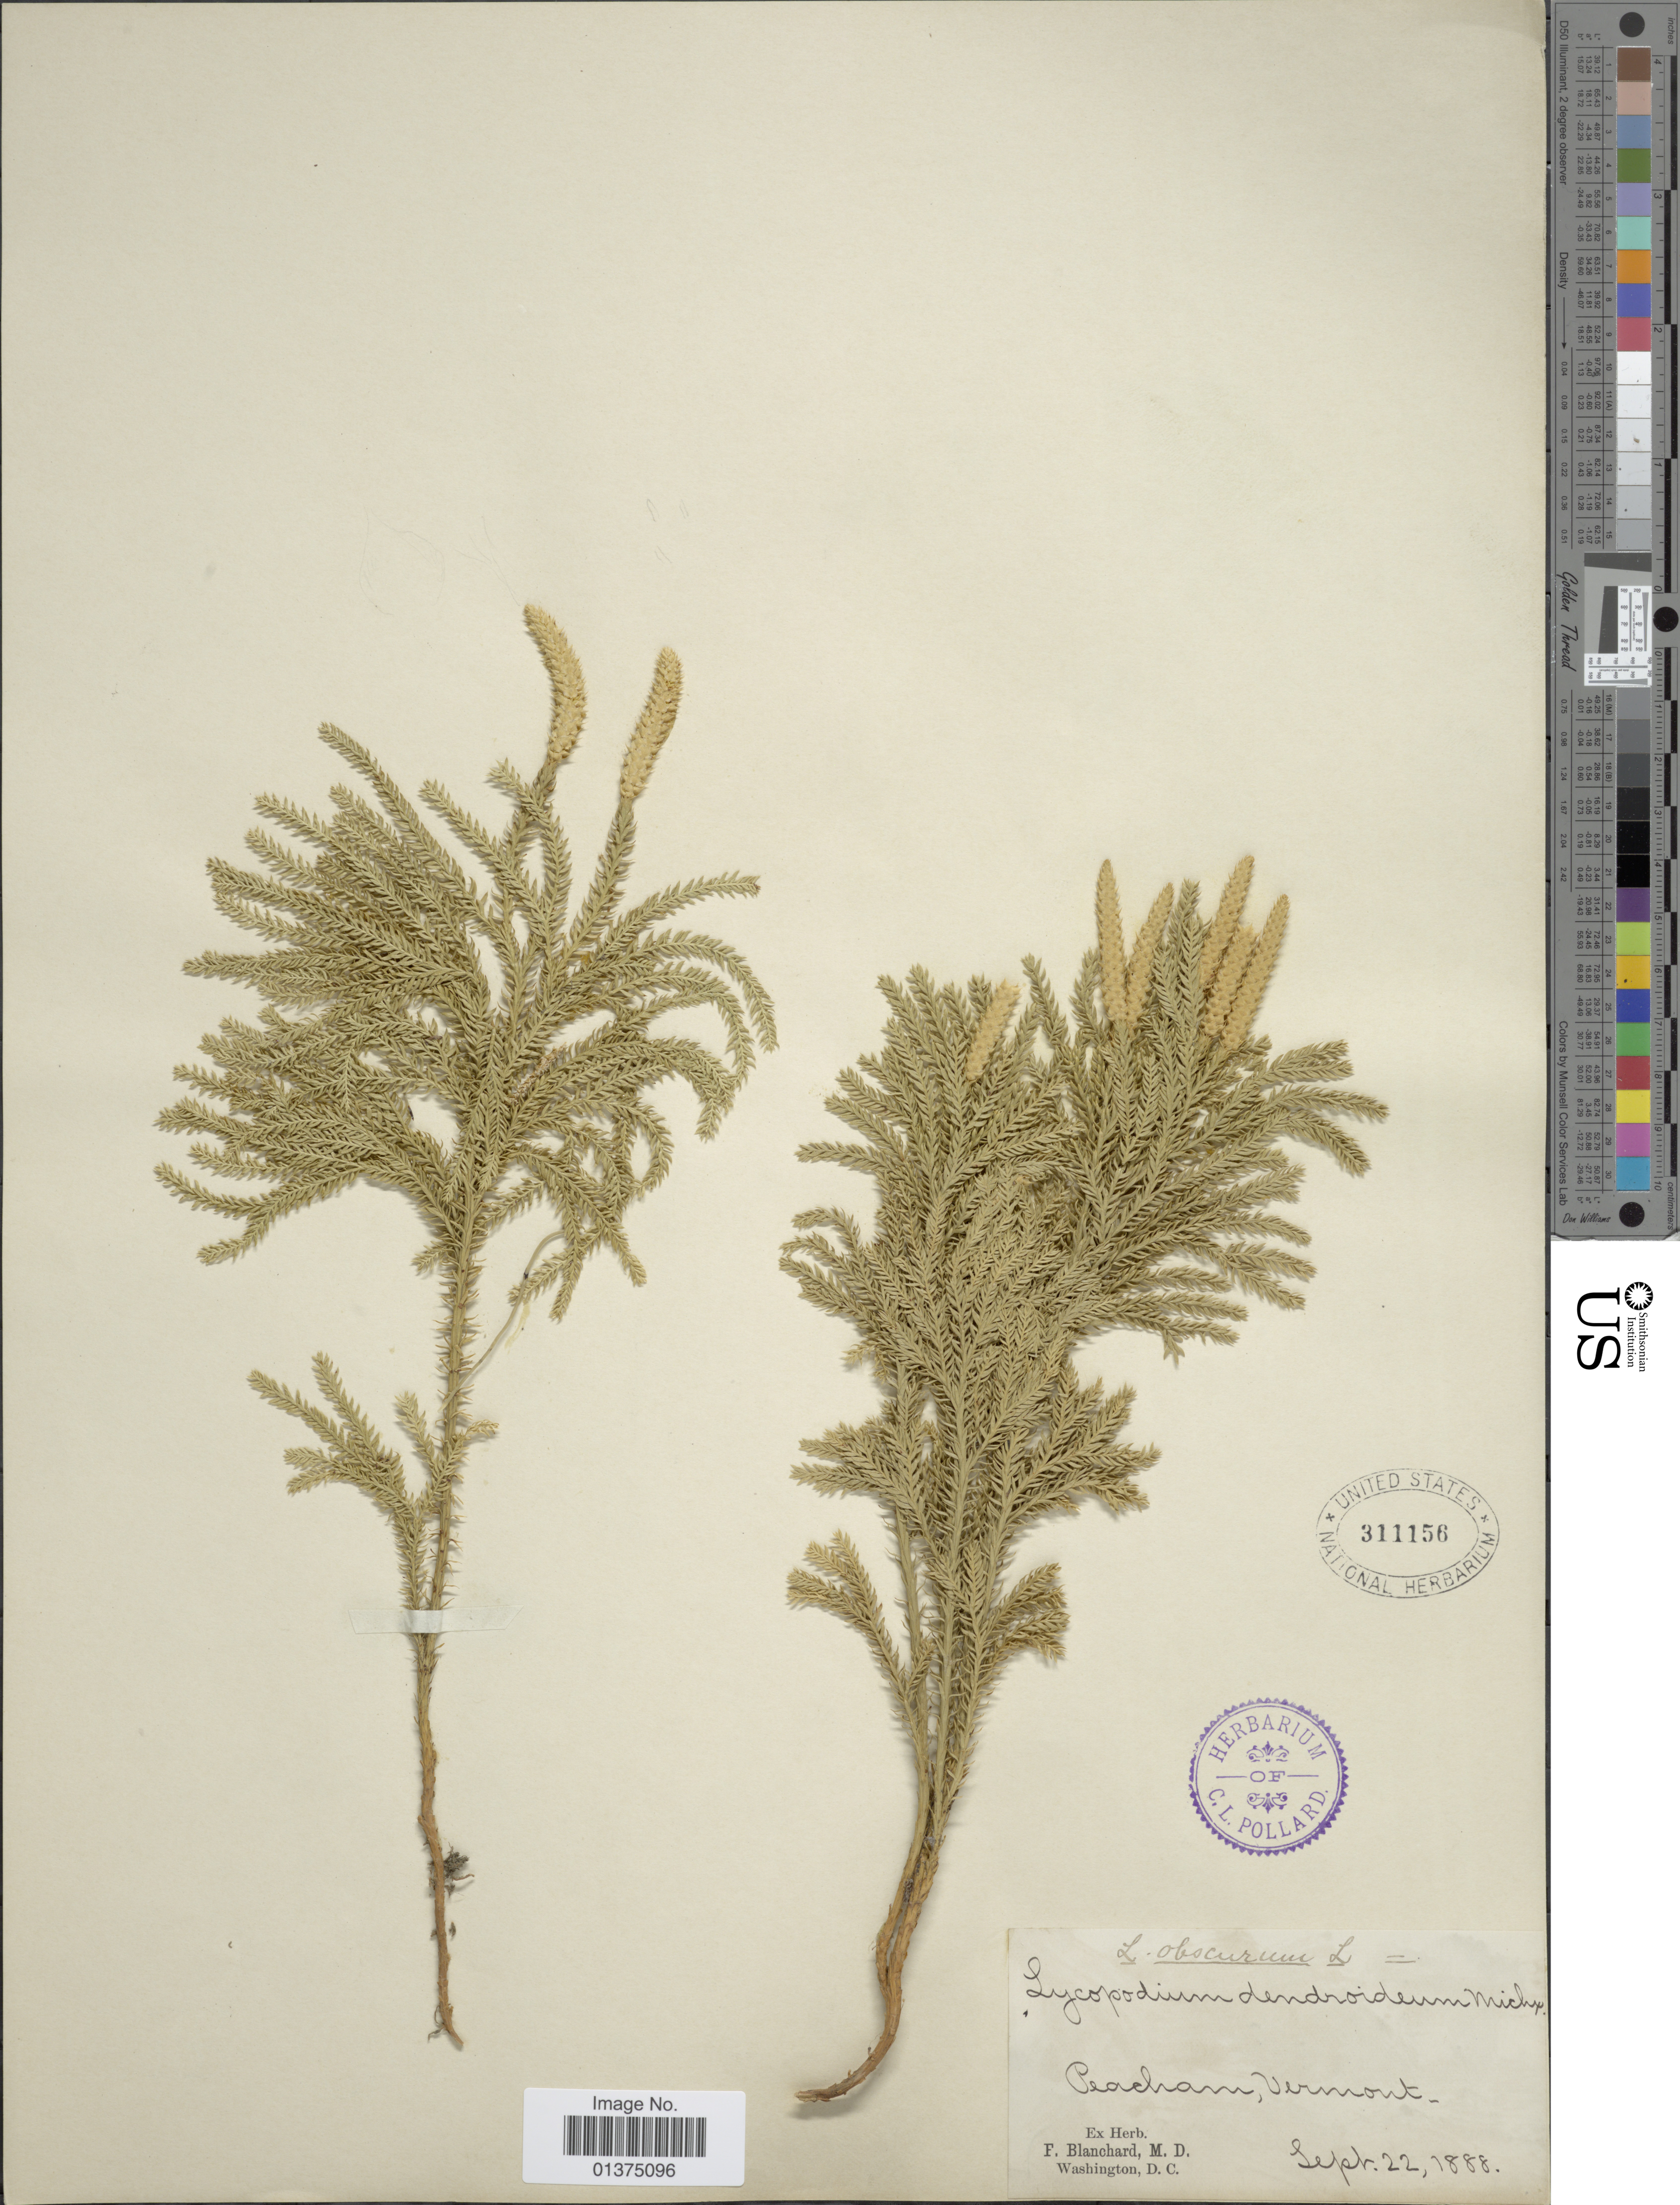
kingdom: Plantae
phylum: Tracheophyta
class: Lycopodiopsida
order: Lycopodiales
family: Lycopodiaceae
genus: Dendrolycopodium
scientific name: Dendrolycopodium dendroideum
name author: (Michx.) A. Haines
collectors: F. Blanchard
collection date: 1888-09-22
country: United States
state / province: Vermont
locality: Peacham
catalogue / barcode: US 311156